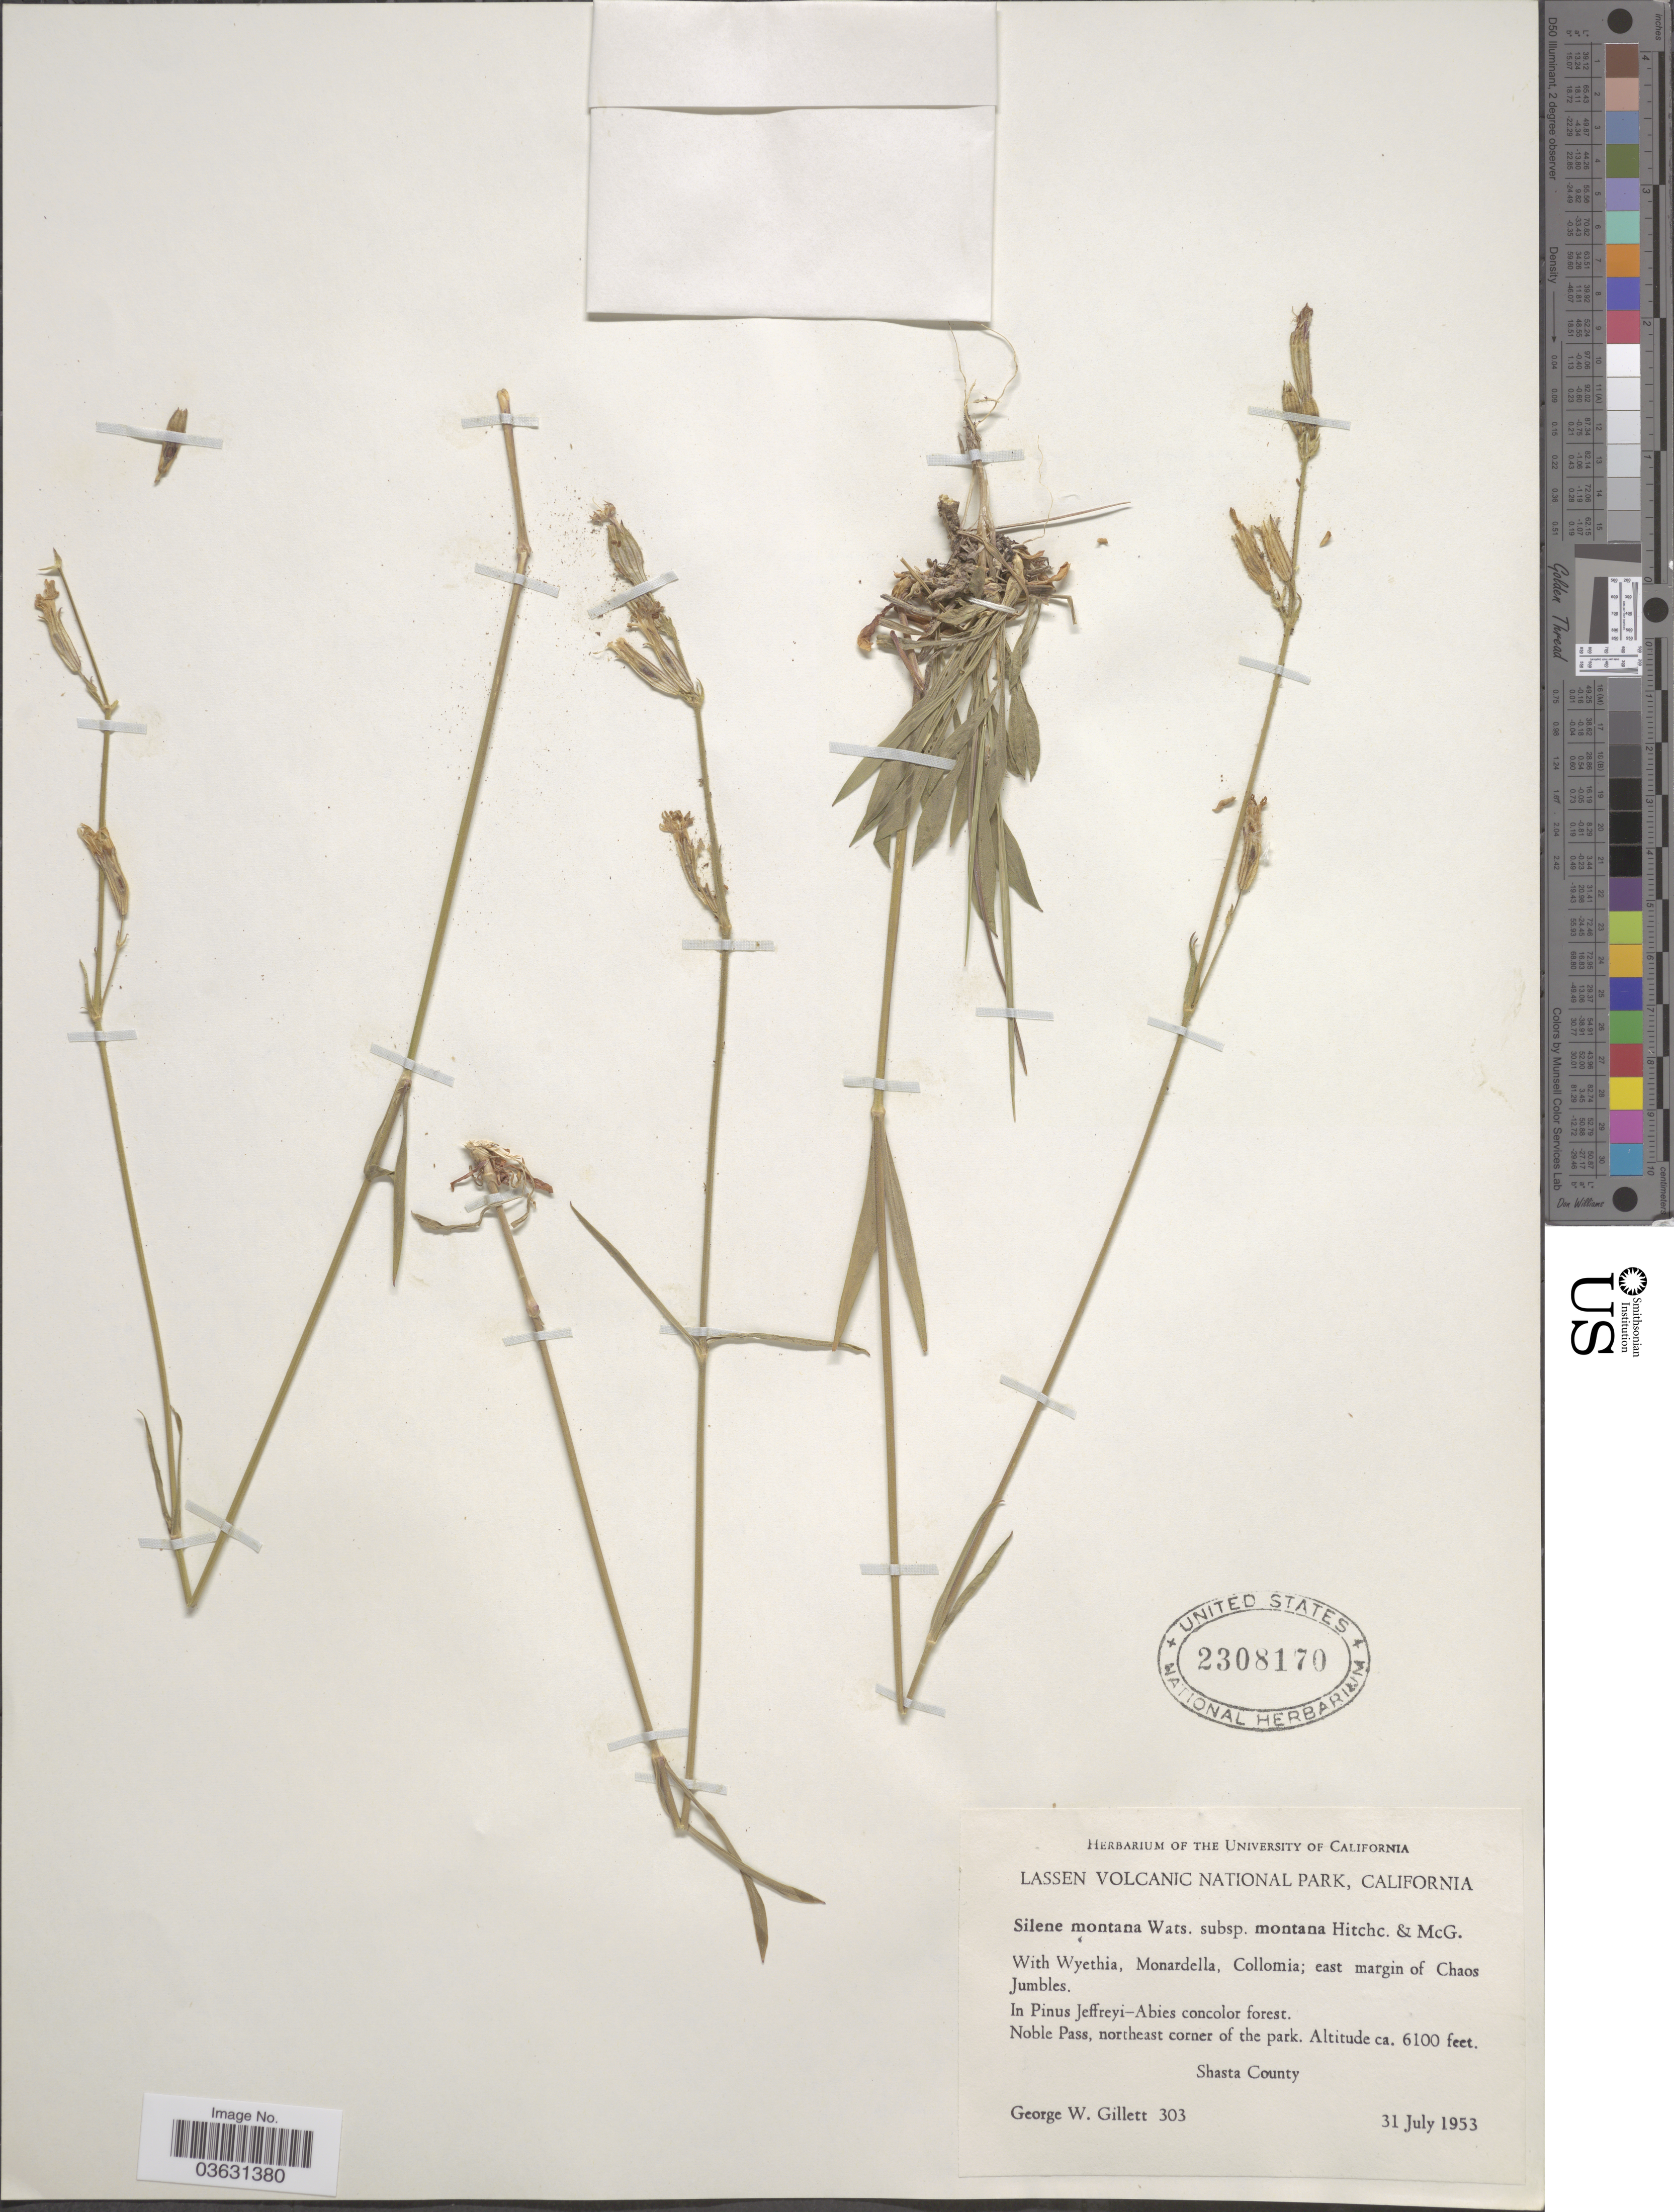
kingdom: Plantae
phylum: Tracheophyta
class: Magnoliopsida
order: Caryophyllales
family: Caryophyllaceae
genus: Silene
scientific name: Silene montana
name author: Arrond.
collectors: G. Gillett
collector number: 303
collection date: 1953-07-31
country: United States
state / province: California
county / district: Shasta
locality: Lassen Volcanic National Park. Noble Pass, northeast corner of the park. Shasta County.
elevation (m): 1859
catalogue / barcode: US 2308170